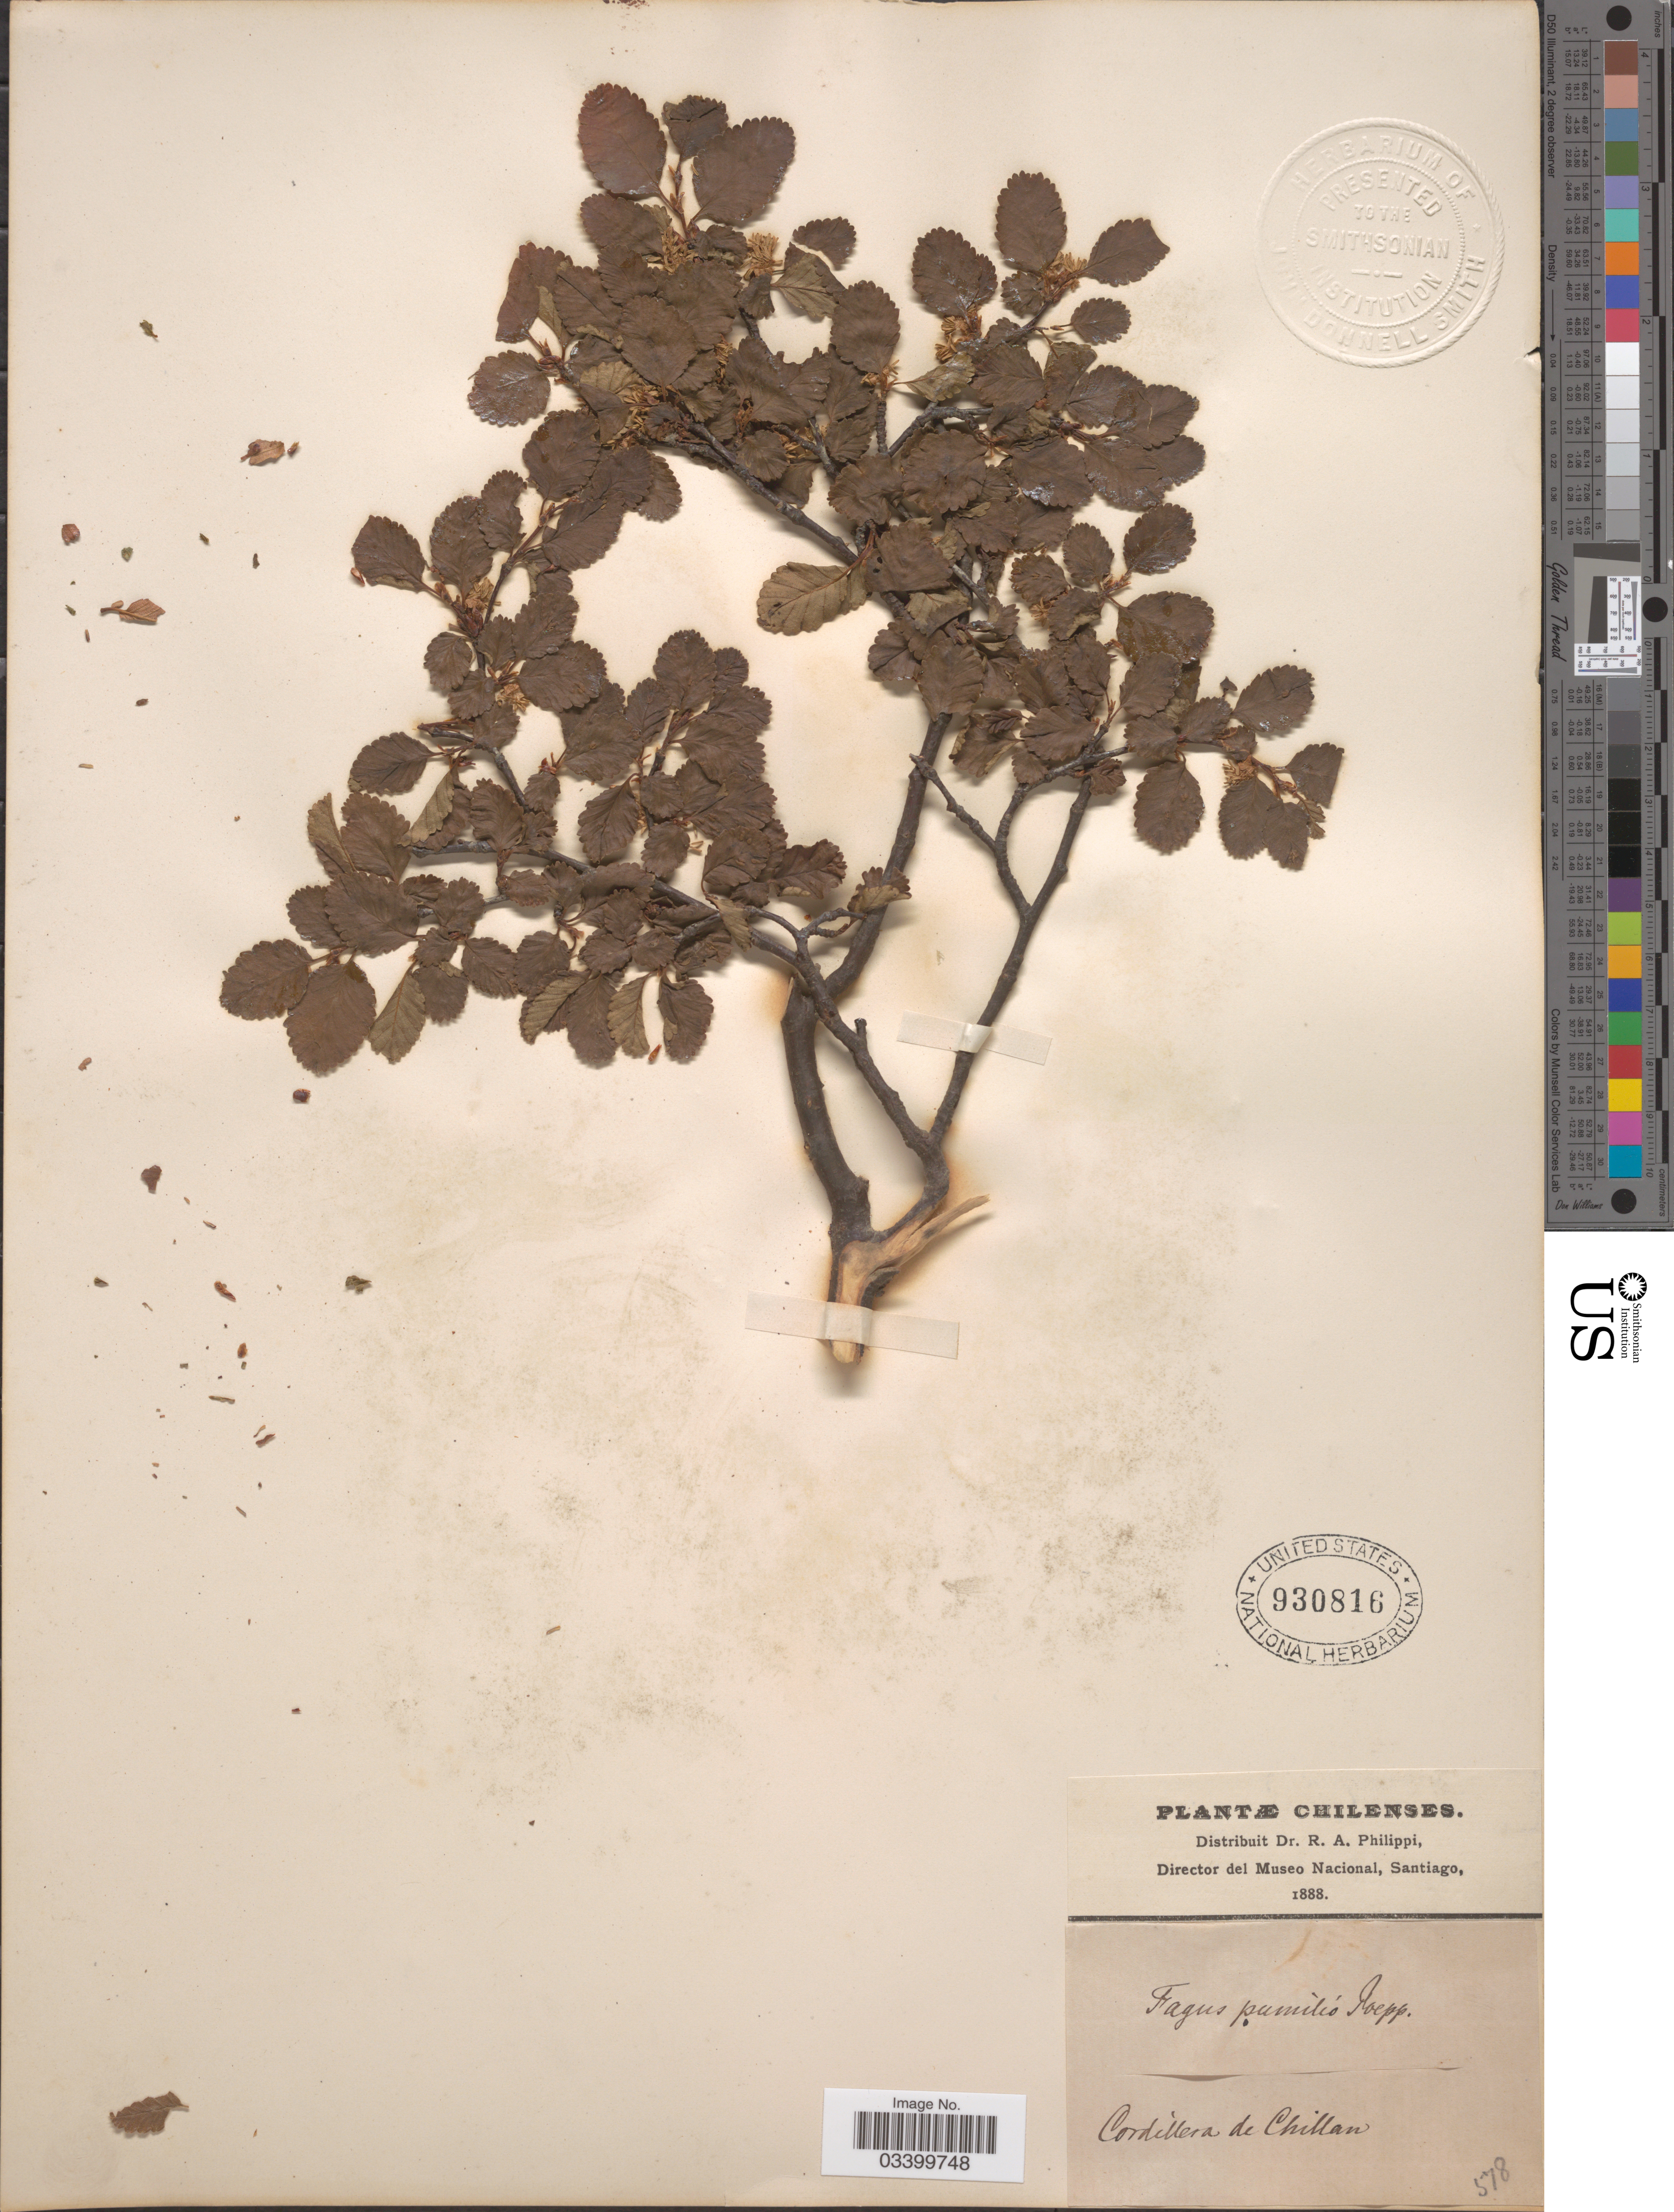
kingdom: Plantae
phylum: Tracheophyta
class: Magnoliopsida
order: Fagales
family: Nothofagaceae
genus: Nothofagus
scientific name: Nothofagus pumilio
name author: (Poepp. & Endl.) Krasser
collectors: ex. herb. R.A. Philippi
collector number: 578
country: Chile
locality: Cordillera de Chillan.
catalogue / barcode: US 930816